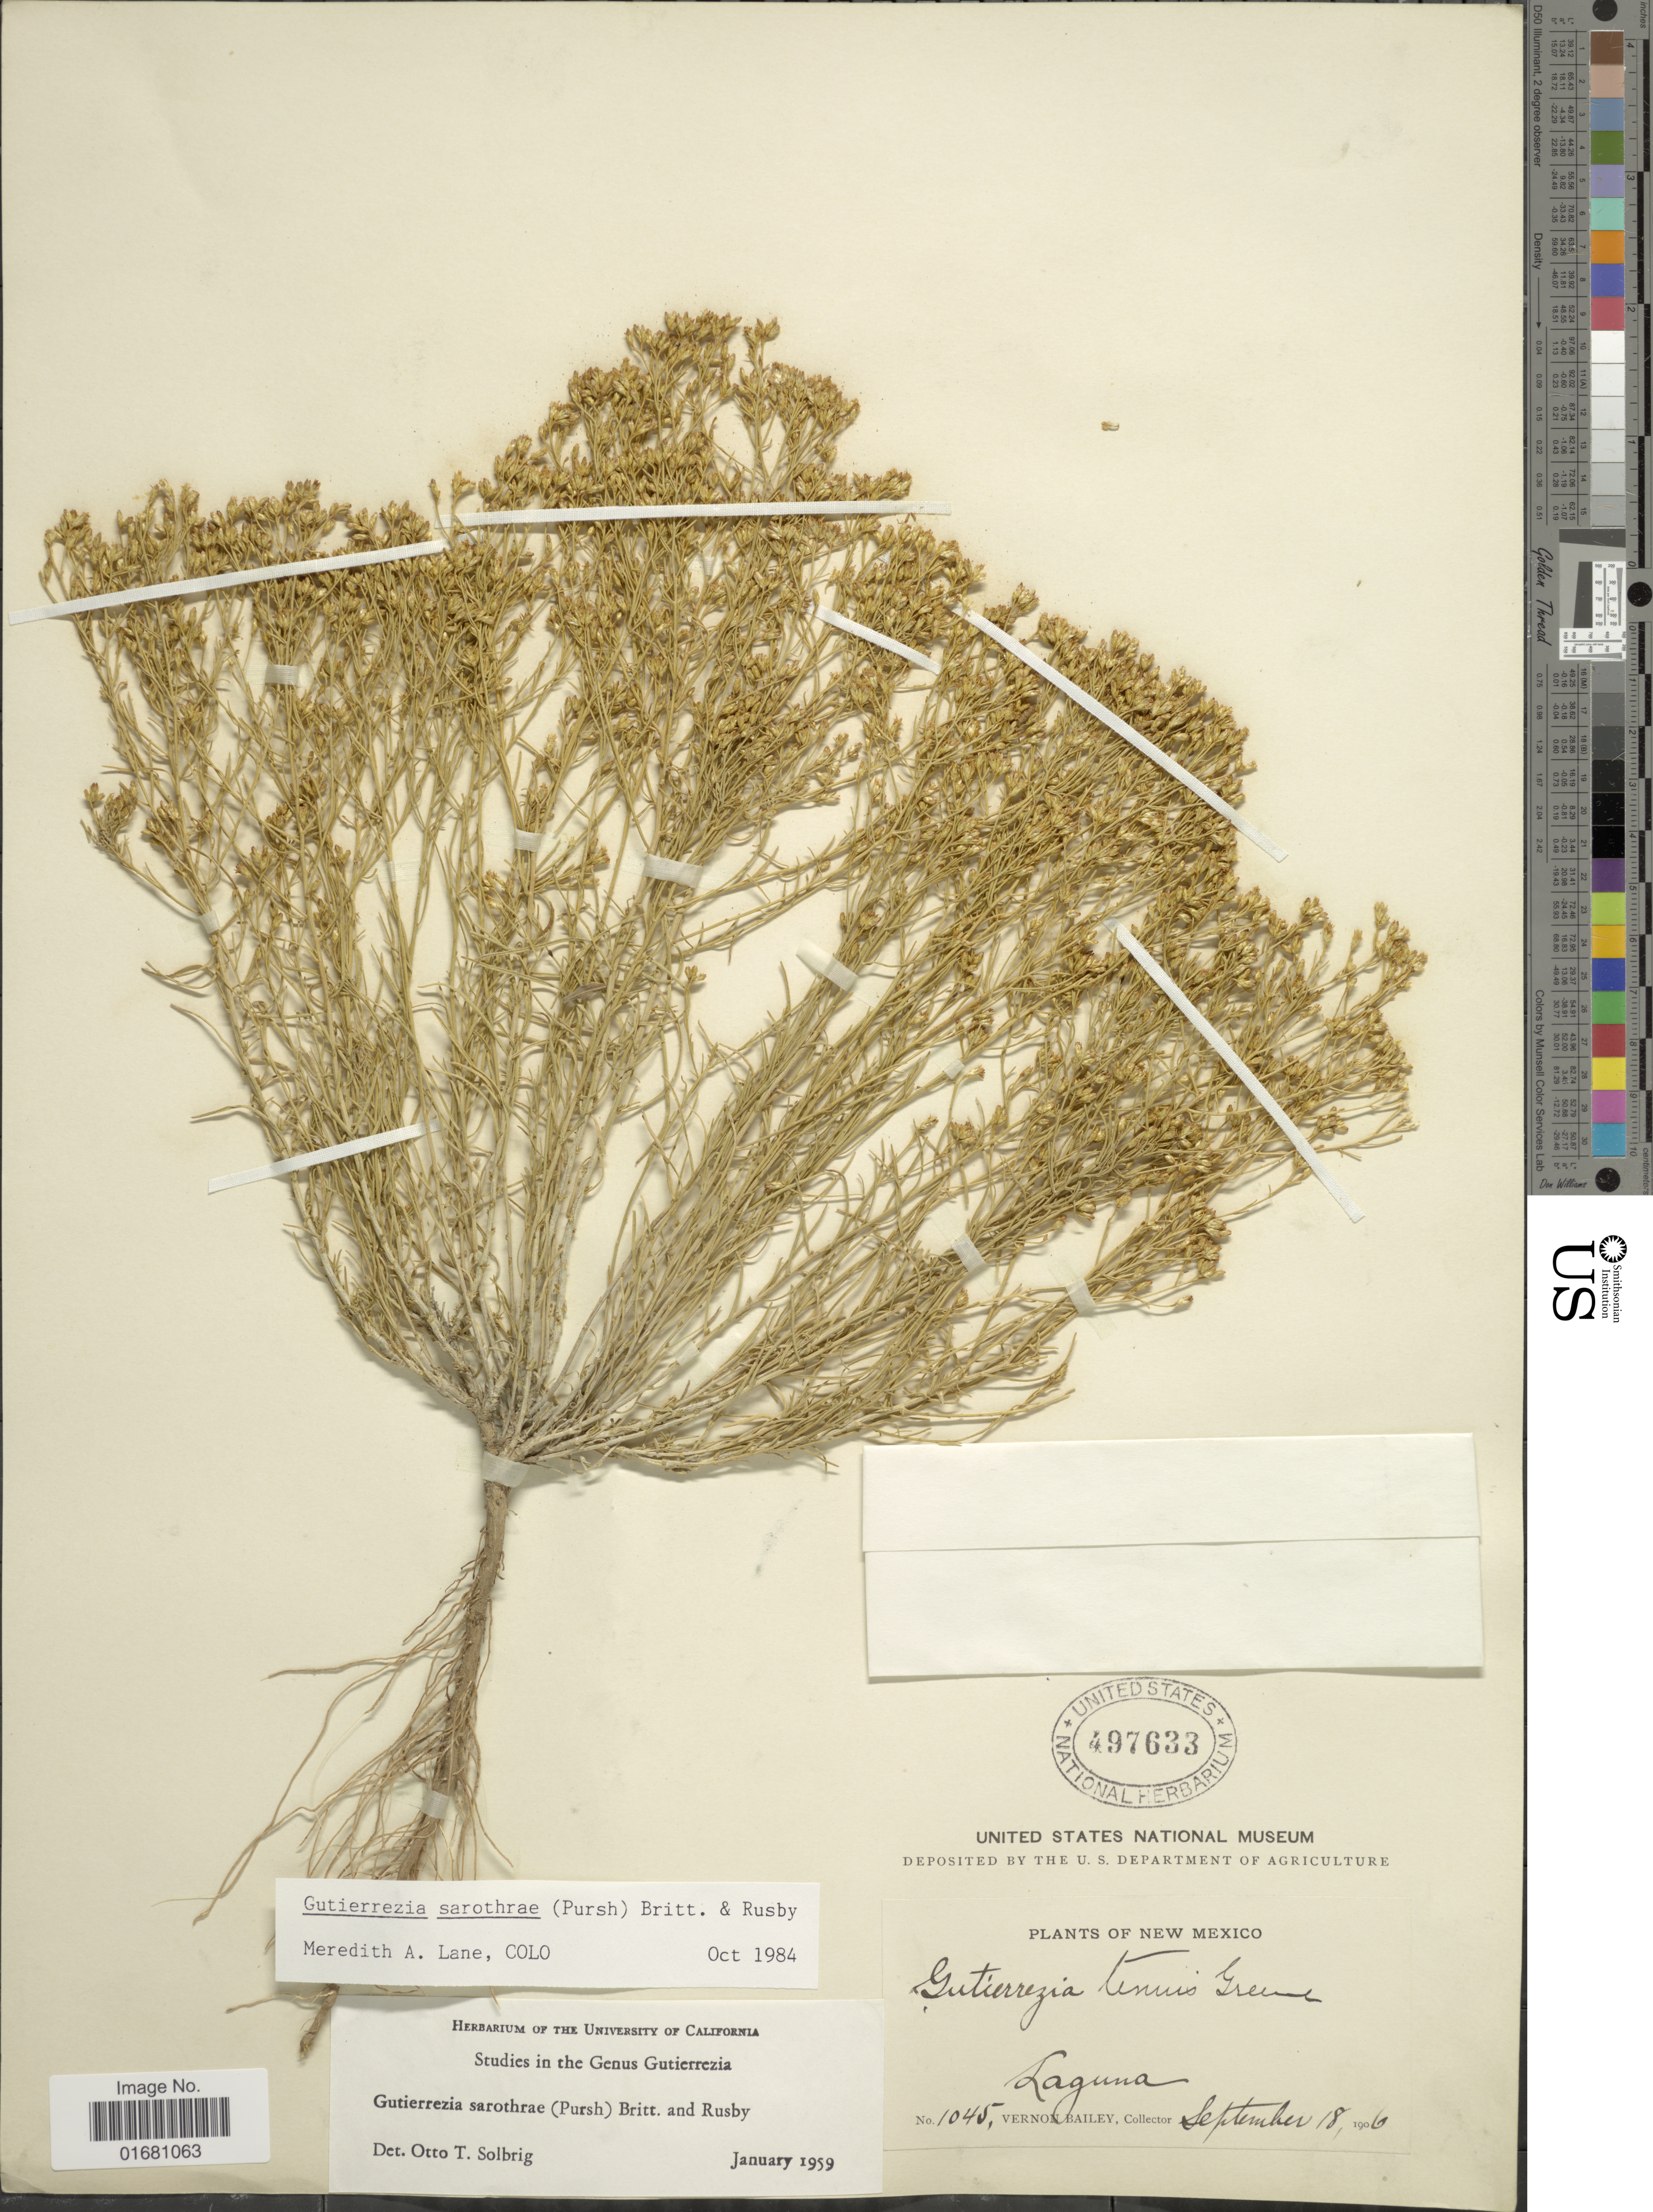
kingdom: Plantae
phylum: Tracheophyta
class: Magnoliopsida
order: Asterales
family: Asteraceae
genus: Gutierrezia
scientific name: Gutierrezia sarothrae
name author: (Pursh) Britton & Rusby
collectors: V. O. Bailey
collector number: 1045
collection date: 1906-08-18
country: United States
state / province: New Mexico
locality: Laguna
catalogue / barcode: US 497633